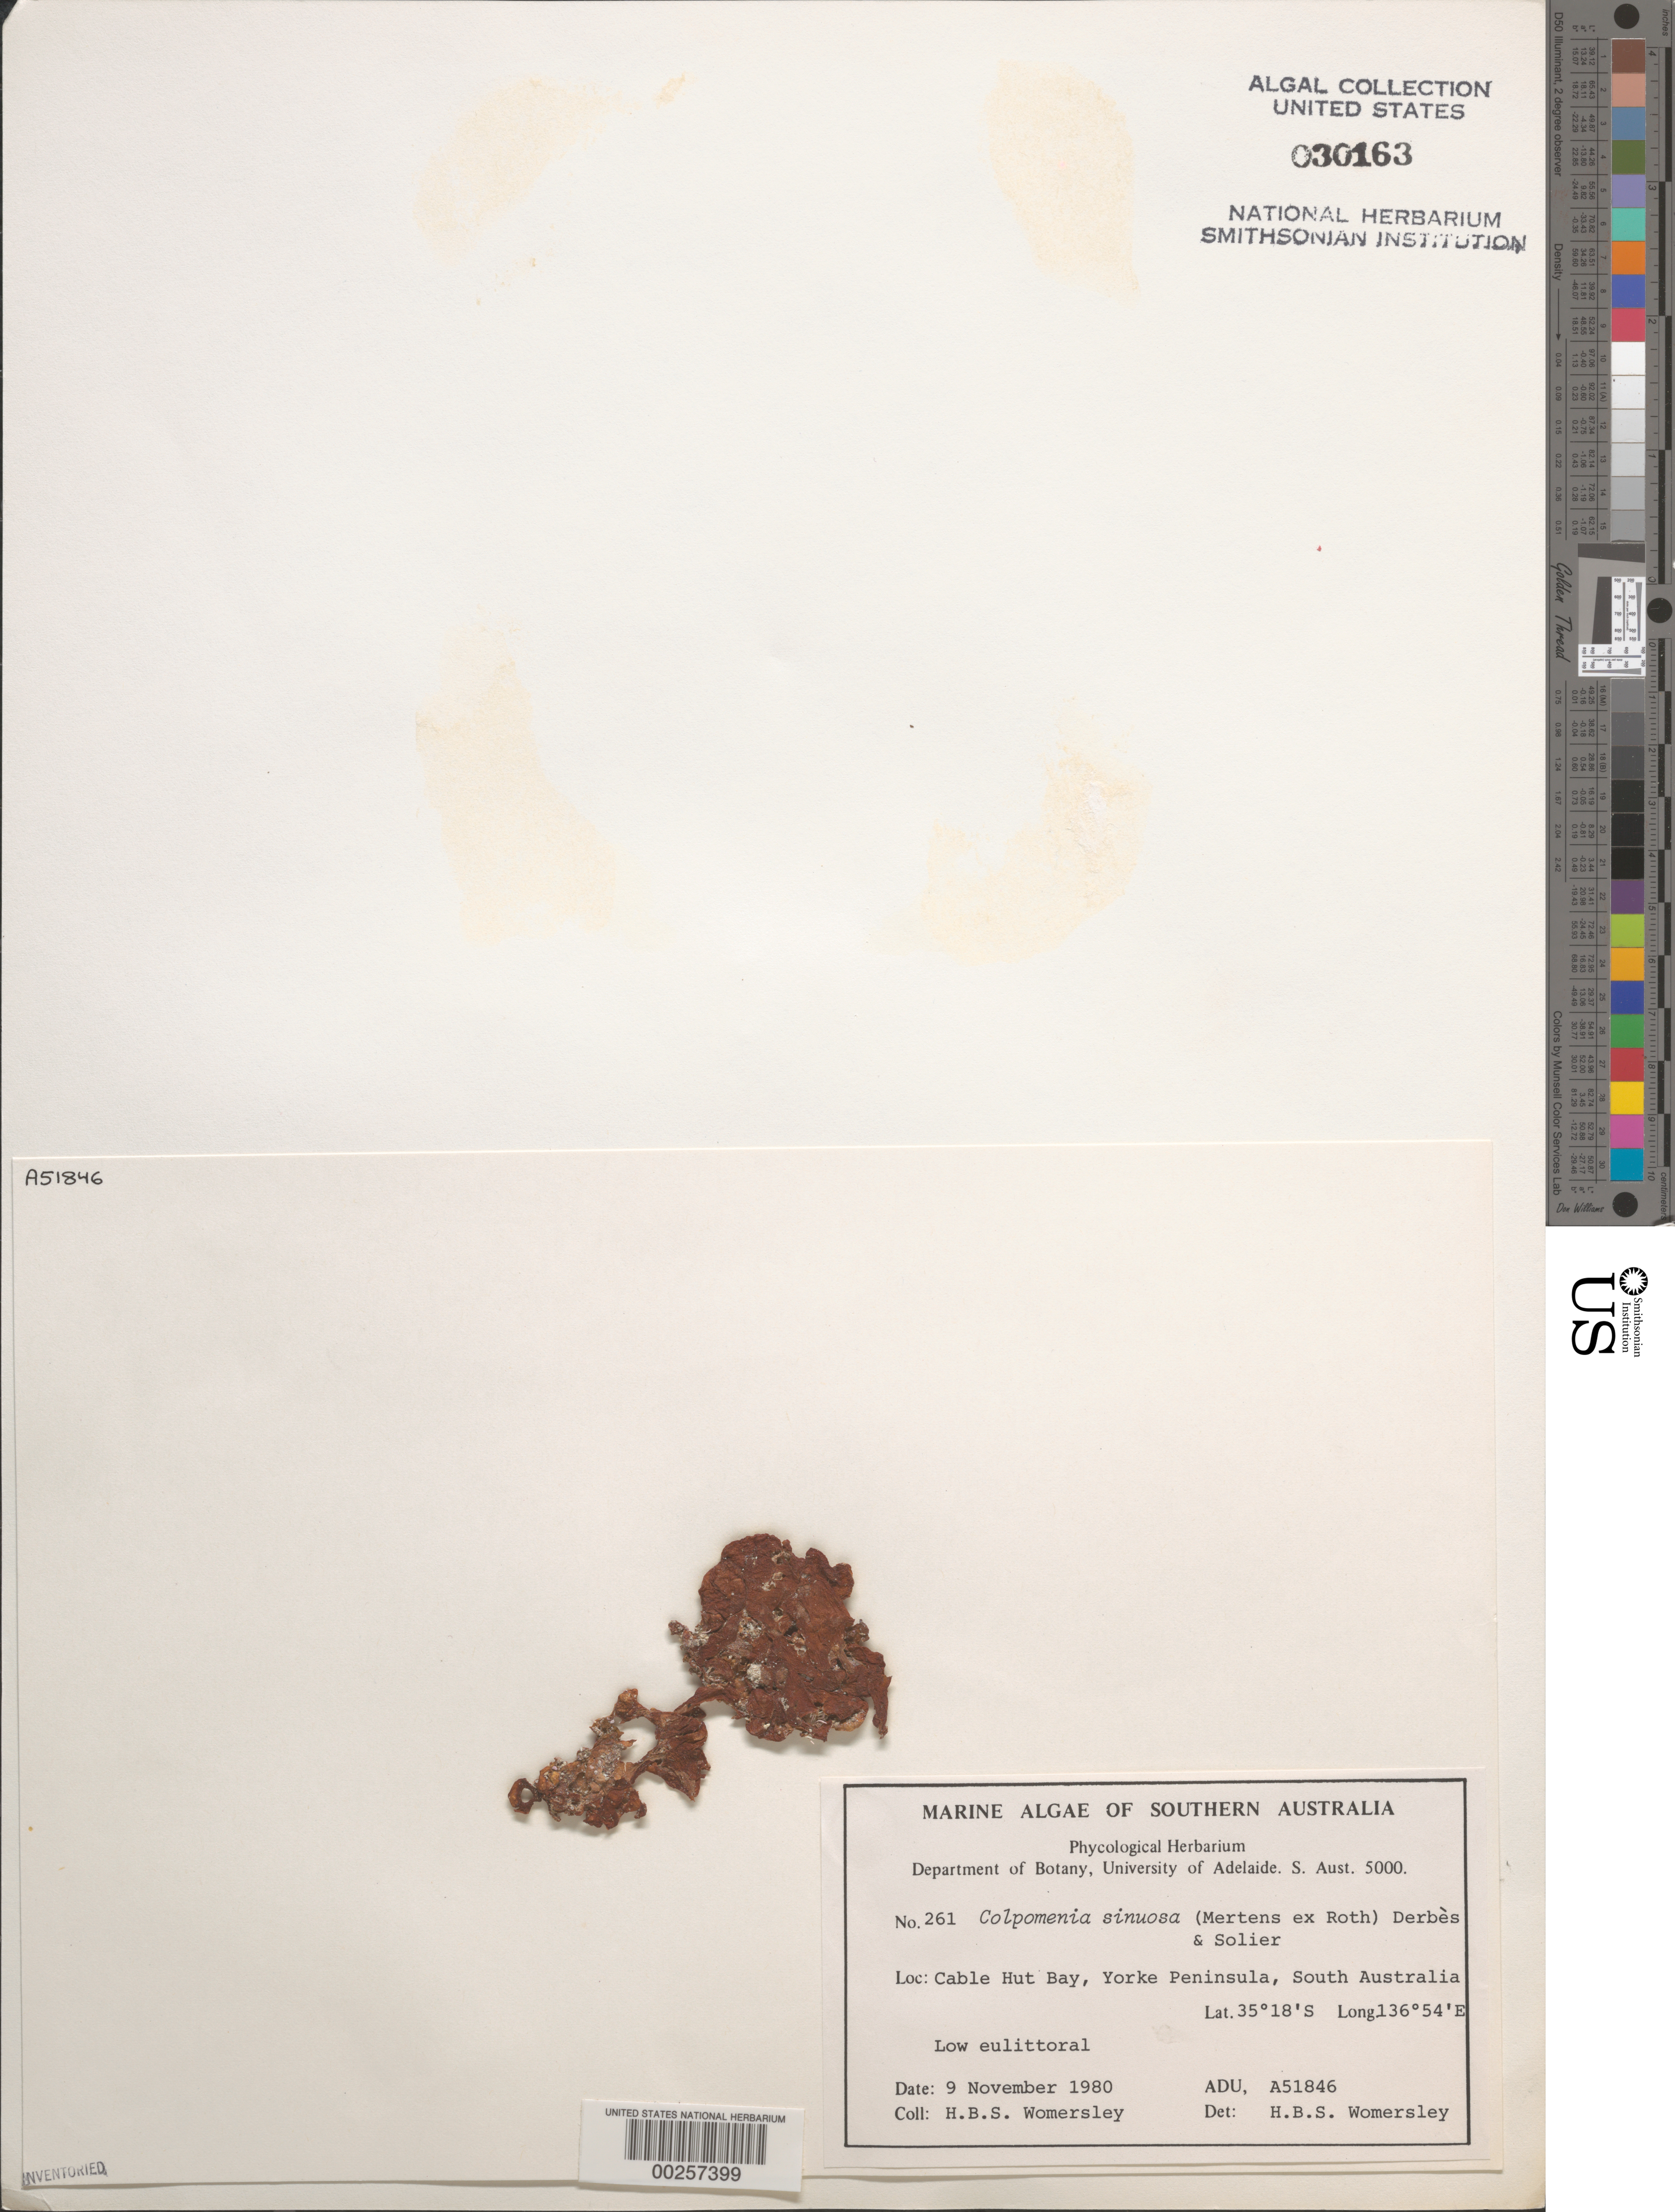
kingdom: Chromista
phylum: Ochrophyta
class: Phaeophyceae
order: Scytosiphonales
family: Scytosiphonaceae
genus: Colpomenia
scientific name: Colpomenia sinuosa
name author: (K. Mert. ex Roth) Derbes & Solier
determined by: Womersley, H. B. S.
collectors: H. B. S. Womersley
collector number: ADU A51846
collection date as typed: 09 Nov 1980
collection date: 1980-11-09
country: Australia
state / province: South Australia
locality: Cable hut bay, yorke peninsula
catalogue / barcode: US 30163